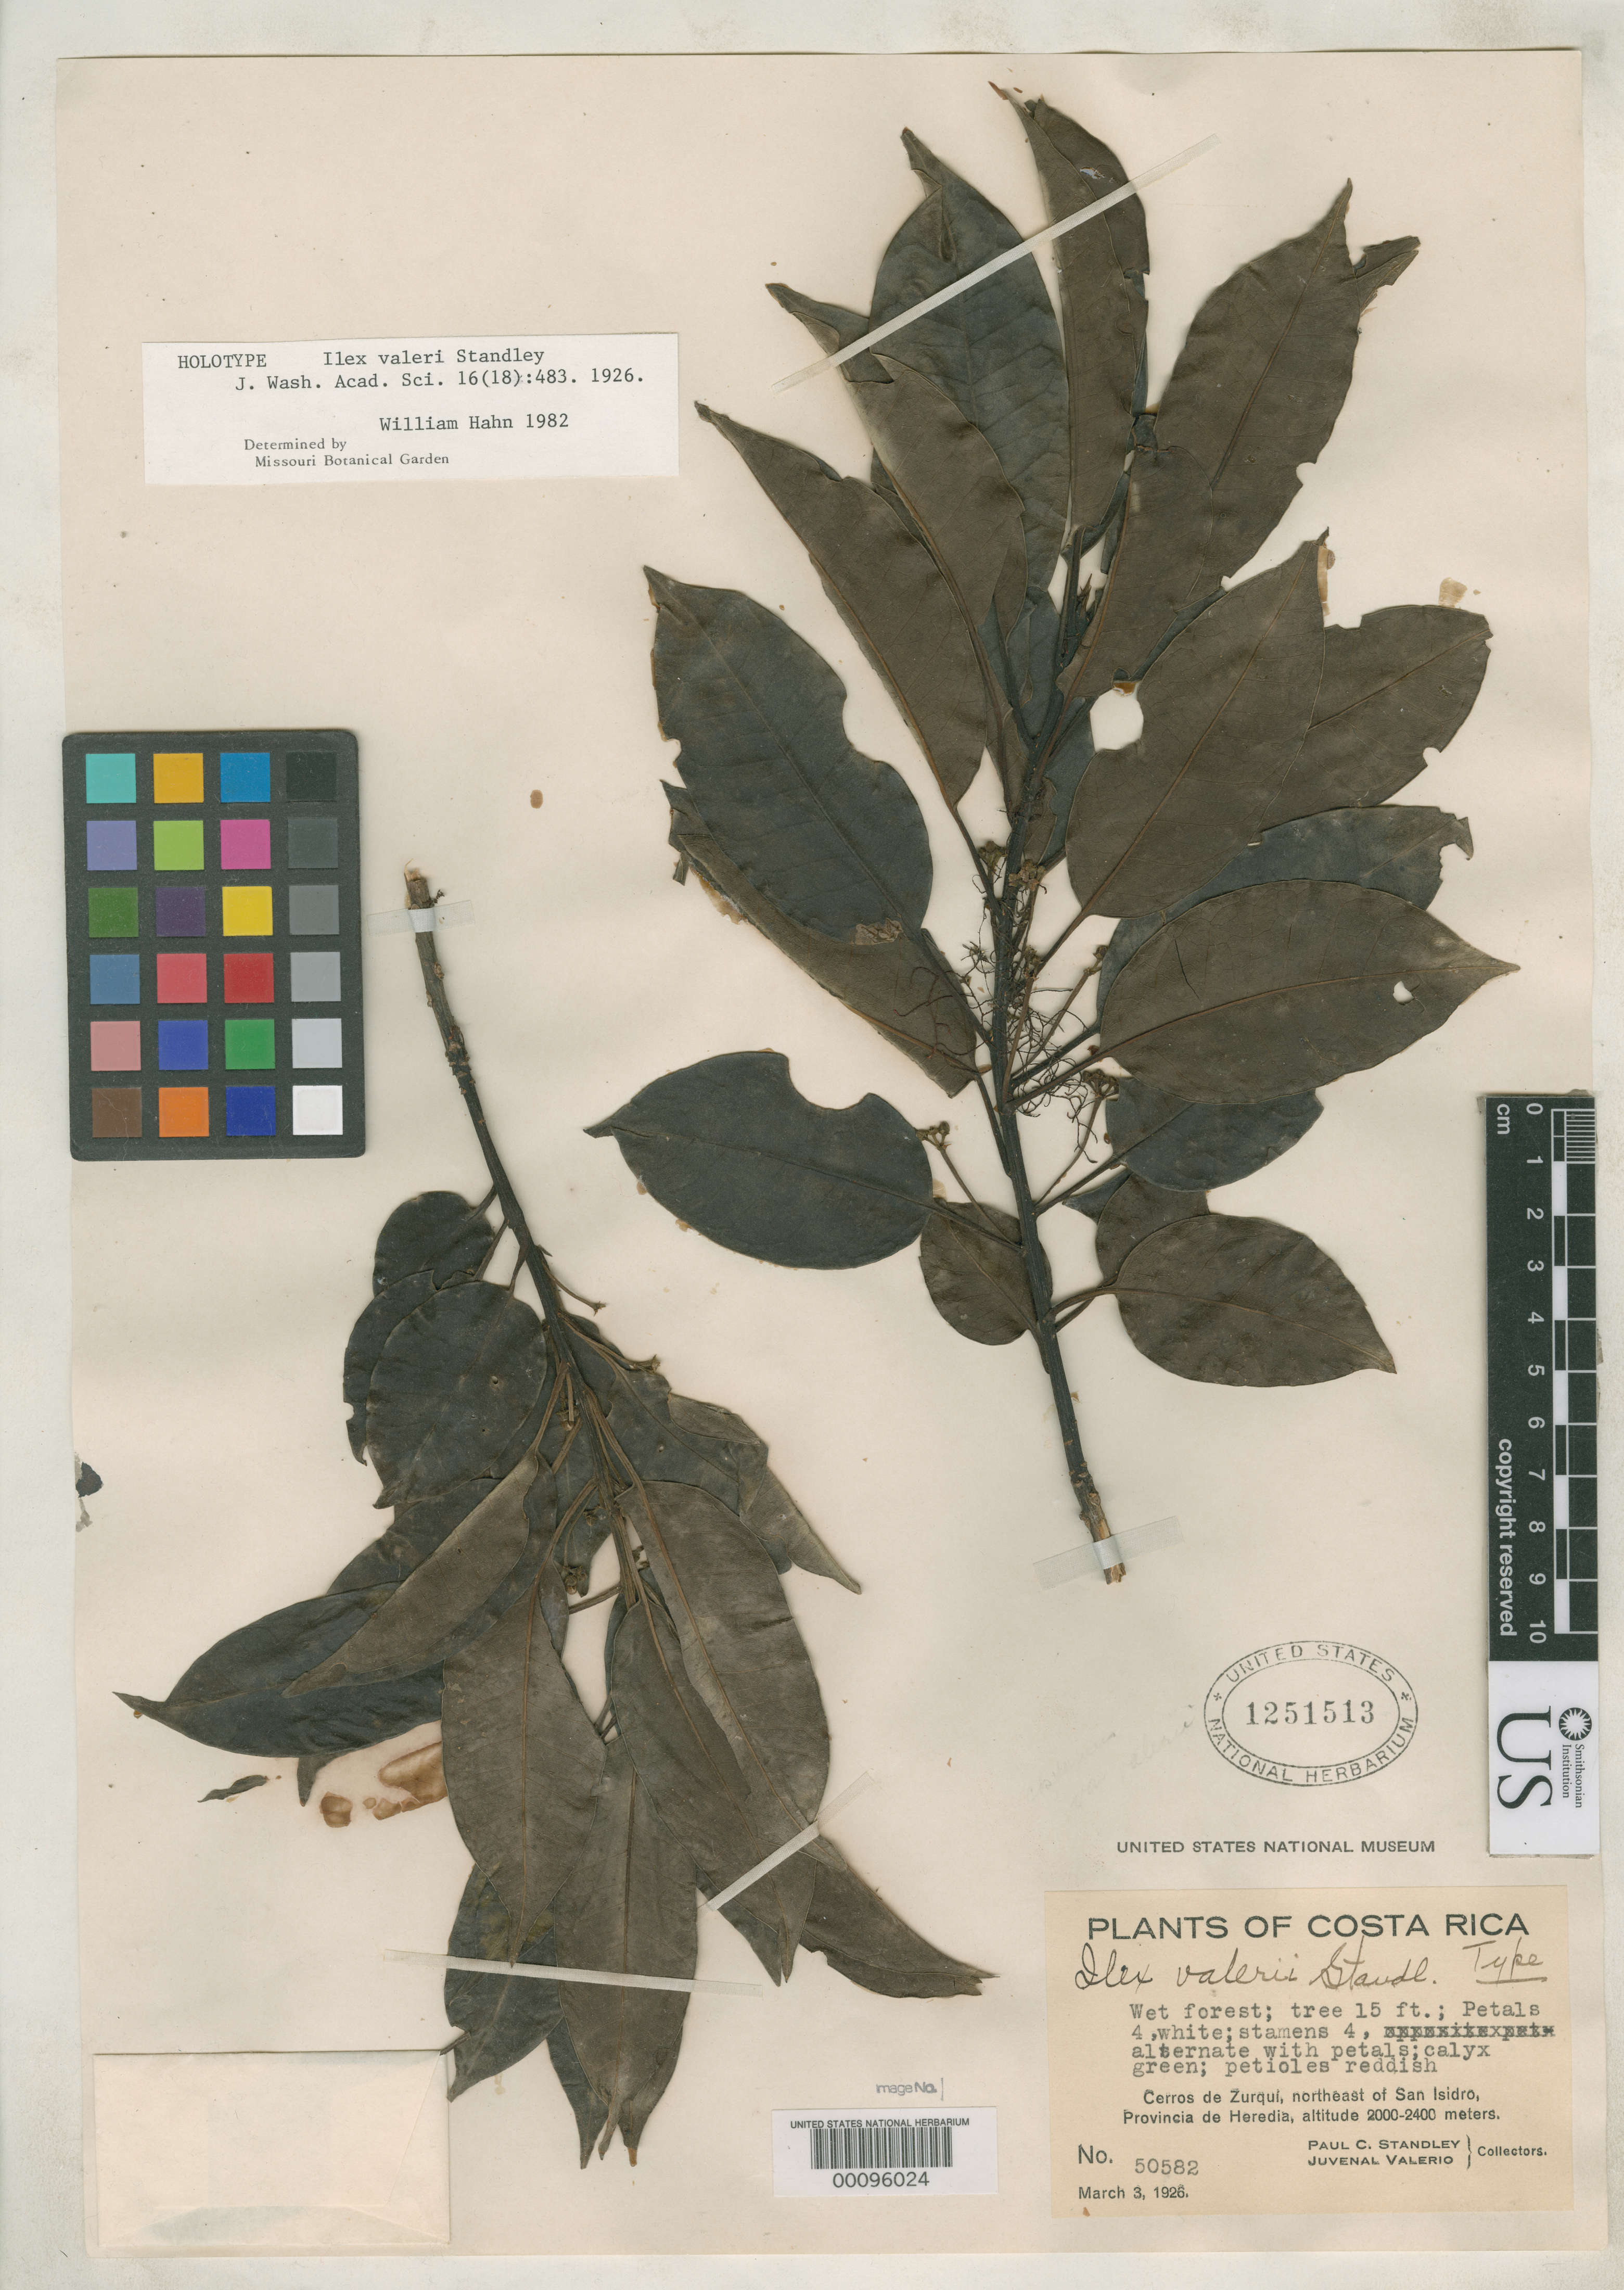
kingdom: Plantae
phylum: Tracheophyta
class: Magnoliopsida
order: Aquifoliales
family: Aquifoliaceae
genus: Ilex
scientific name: Ilex valerioi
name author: Standl.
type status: Holotype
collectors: P. C. Standley & J. Valerio R.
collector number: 50582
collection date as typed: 03 Mar 1926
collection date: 1926-03-03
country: Costa Rica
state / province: Heredia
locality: Cerro de Zurqui, NE of San Isidro.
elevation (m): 2300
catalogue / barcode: US 1251513